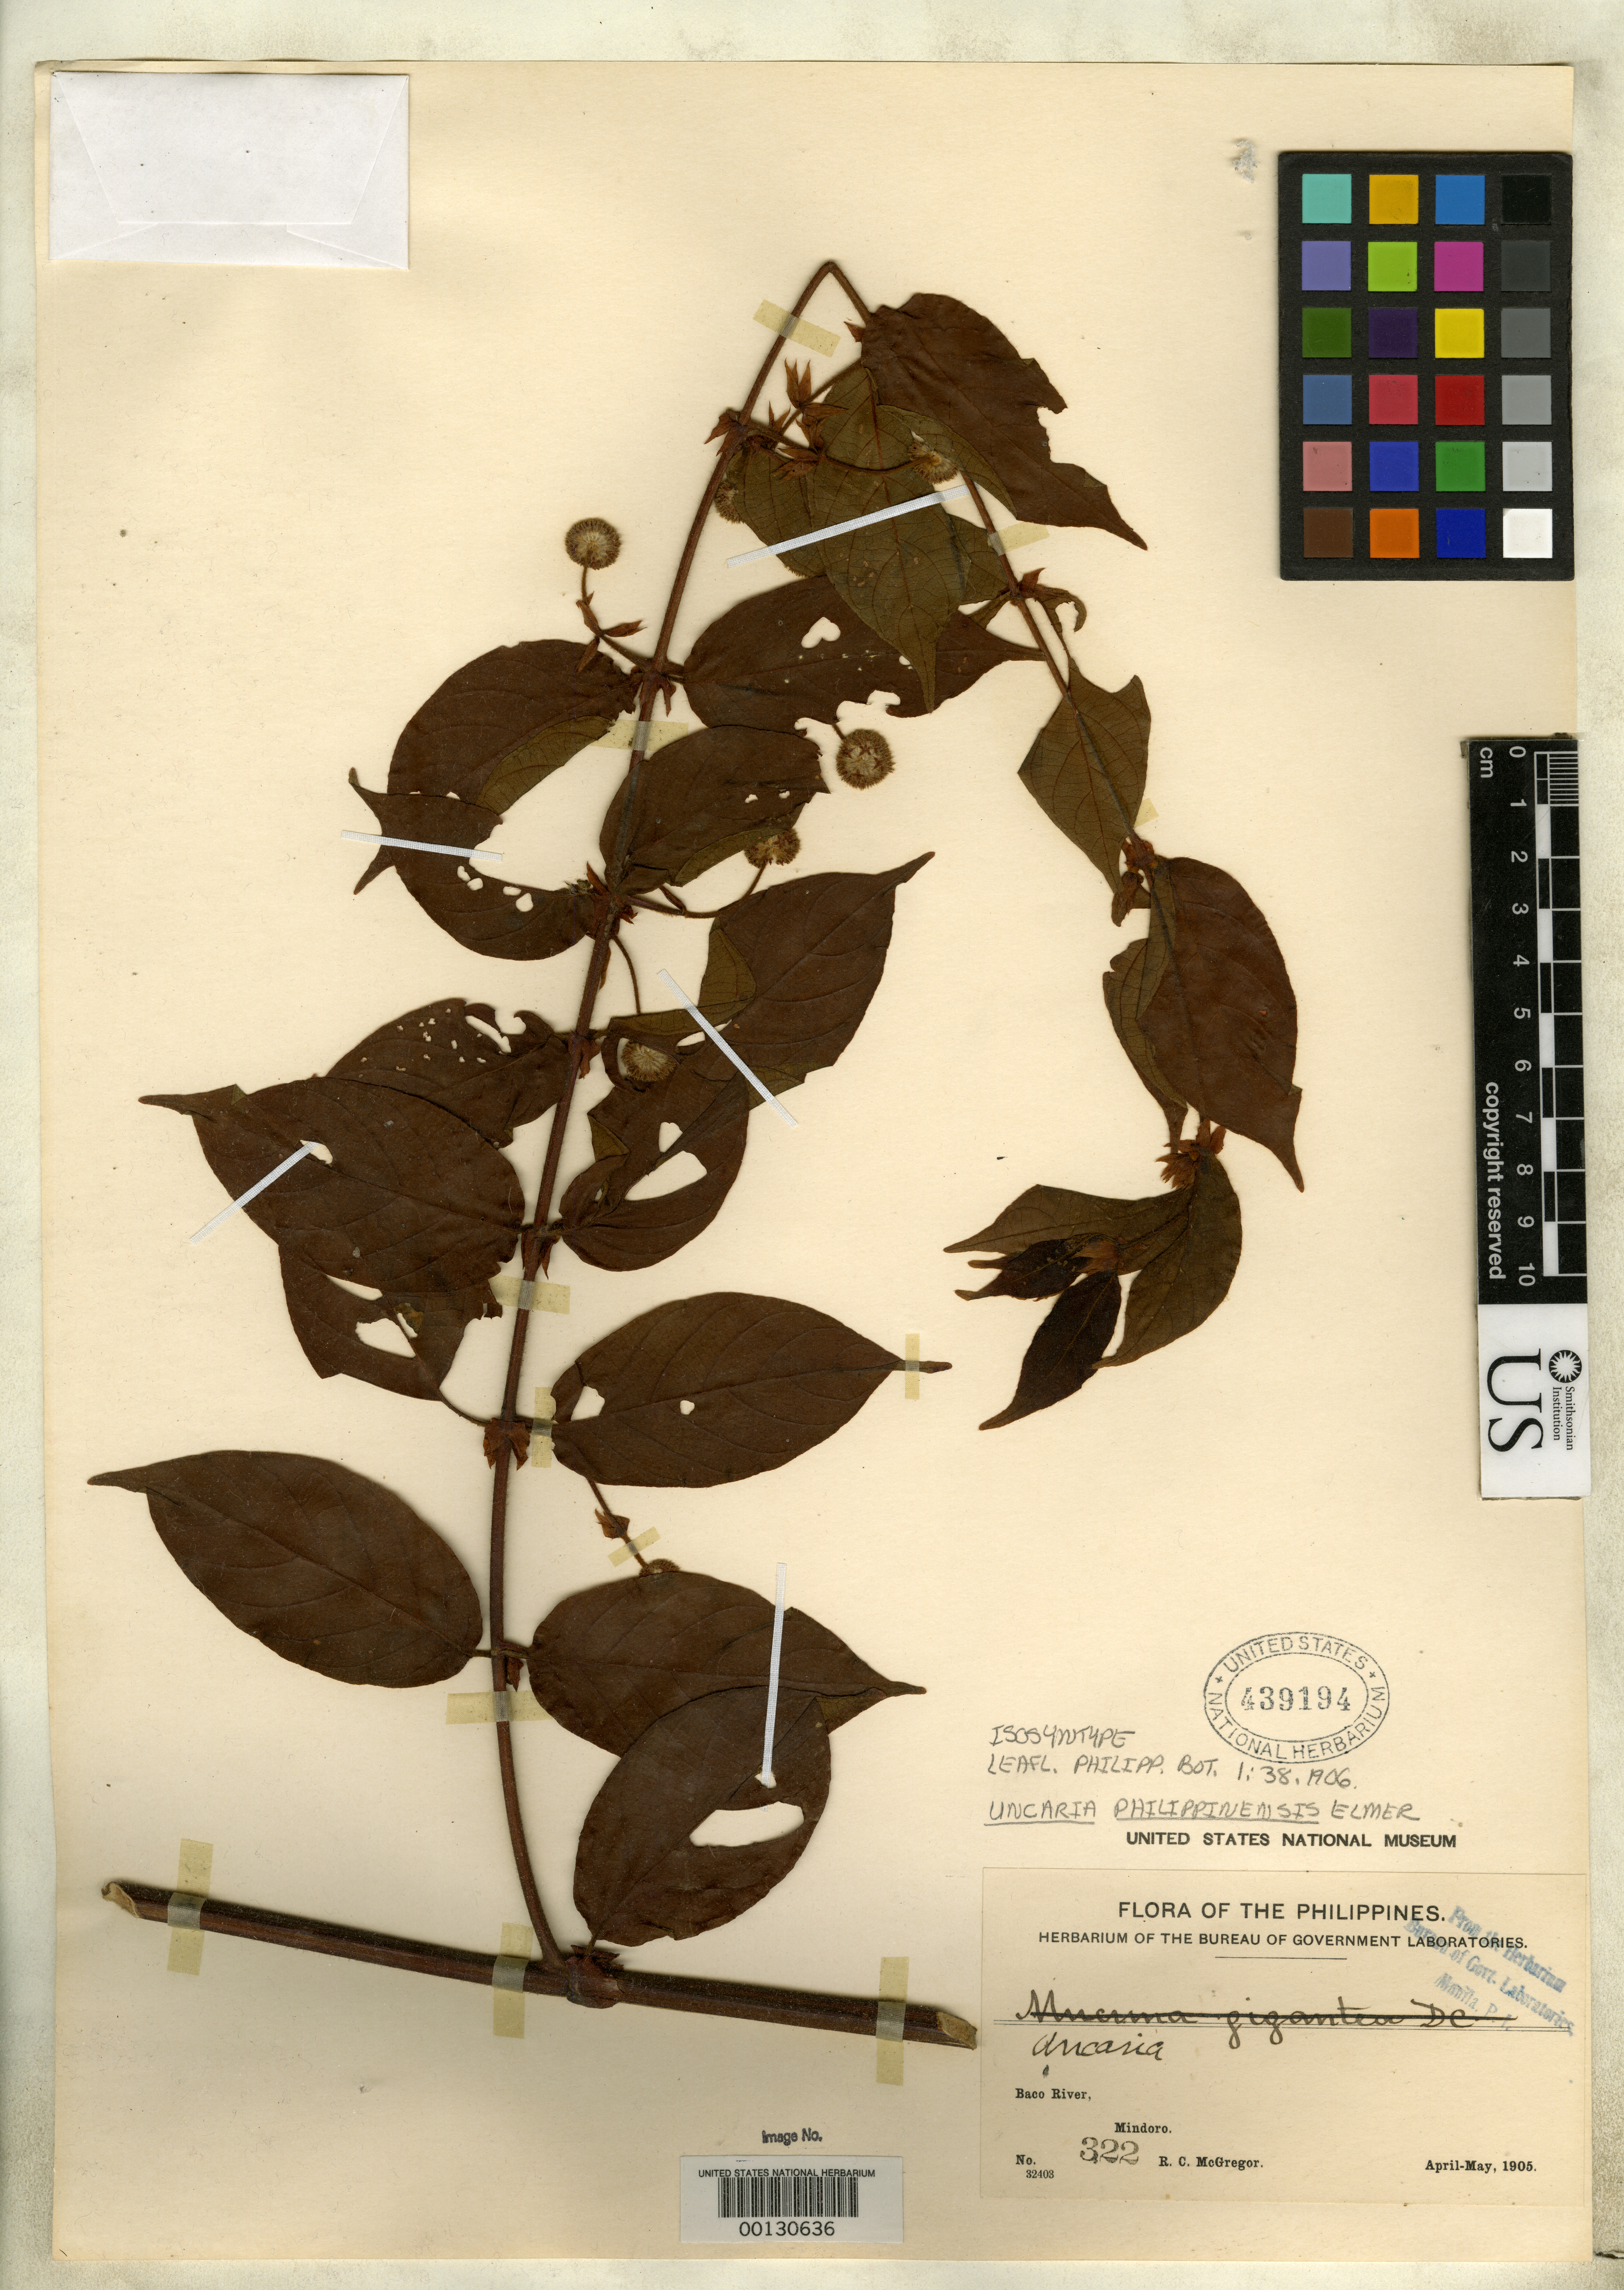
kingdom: Plantae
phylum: Tracheophyta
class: Magnoliopsida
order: Gentianales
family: Rubiaceae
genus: Uncaria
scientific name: Uncaria philippinensis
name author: Elmer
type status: Isosyntype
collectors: R. C. McGregor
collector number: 322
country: Philippines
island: Mindoro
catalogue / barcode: US 439194